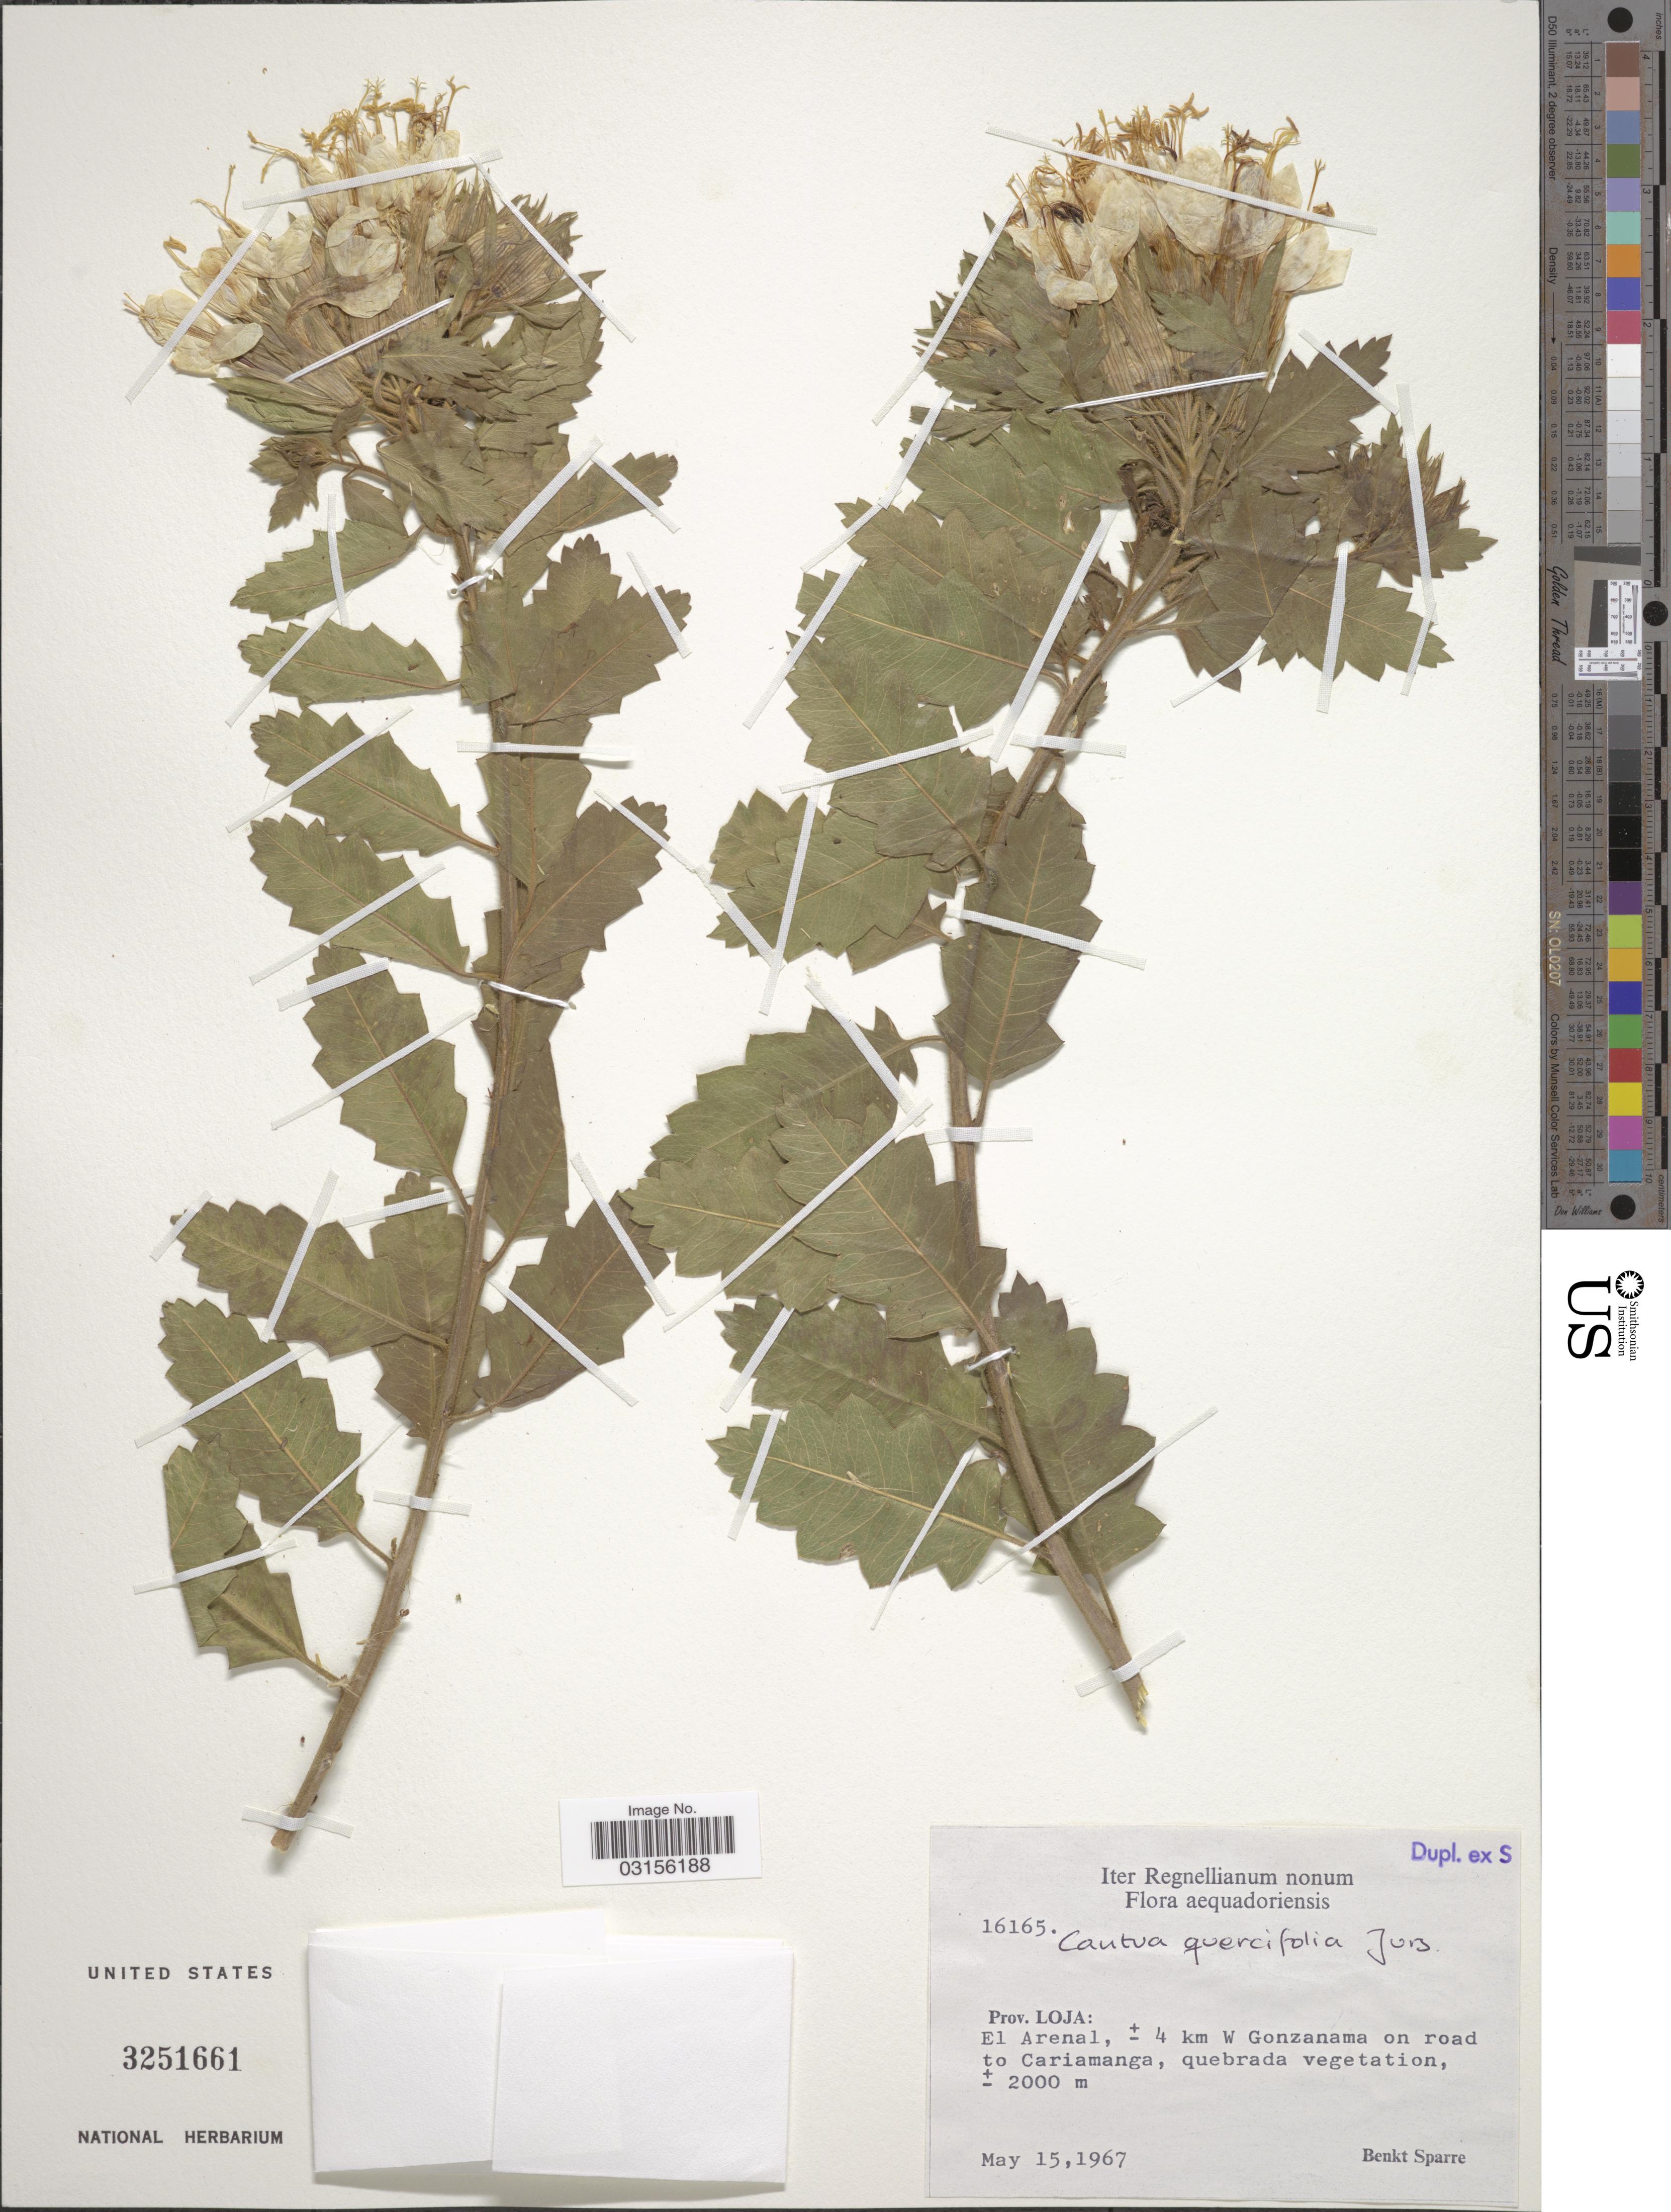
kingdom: Plantae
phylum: Tracheophyta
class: Magnoliopsida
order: Ericales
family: Polemoniaceae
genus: Cantua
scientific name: Cantua quercifolia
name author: Juss.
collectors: B. Sparre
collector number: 16165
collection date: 1967-05-15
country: Ecuador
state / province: Loja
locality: El Arenal, ± 4 km W Gonzanama on road to Cariamanga.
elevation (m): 2000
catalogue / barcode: US 3251661